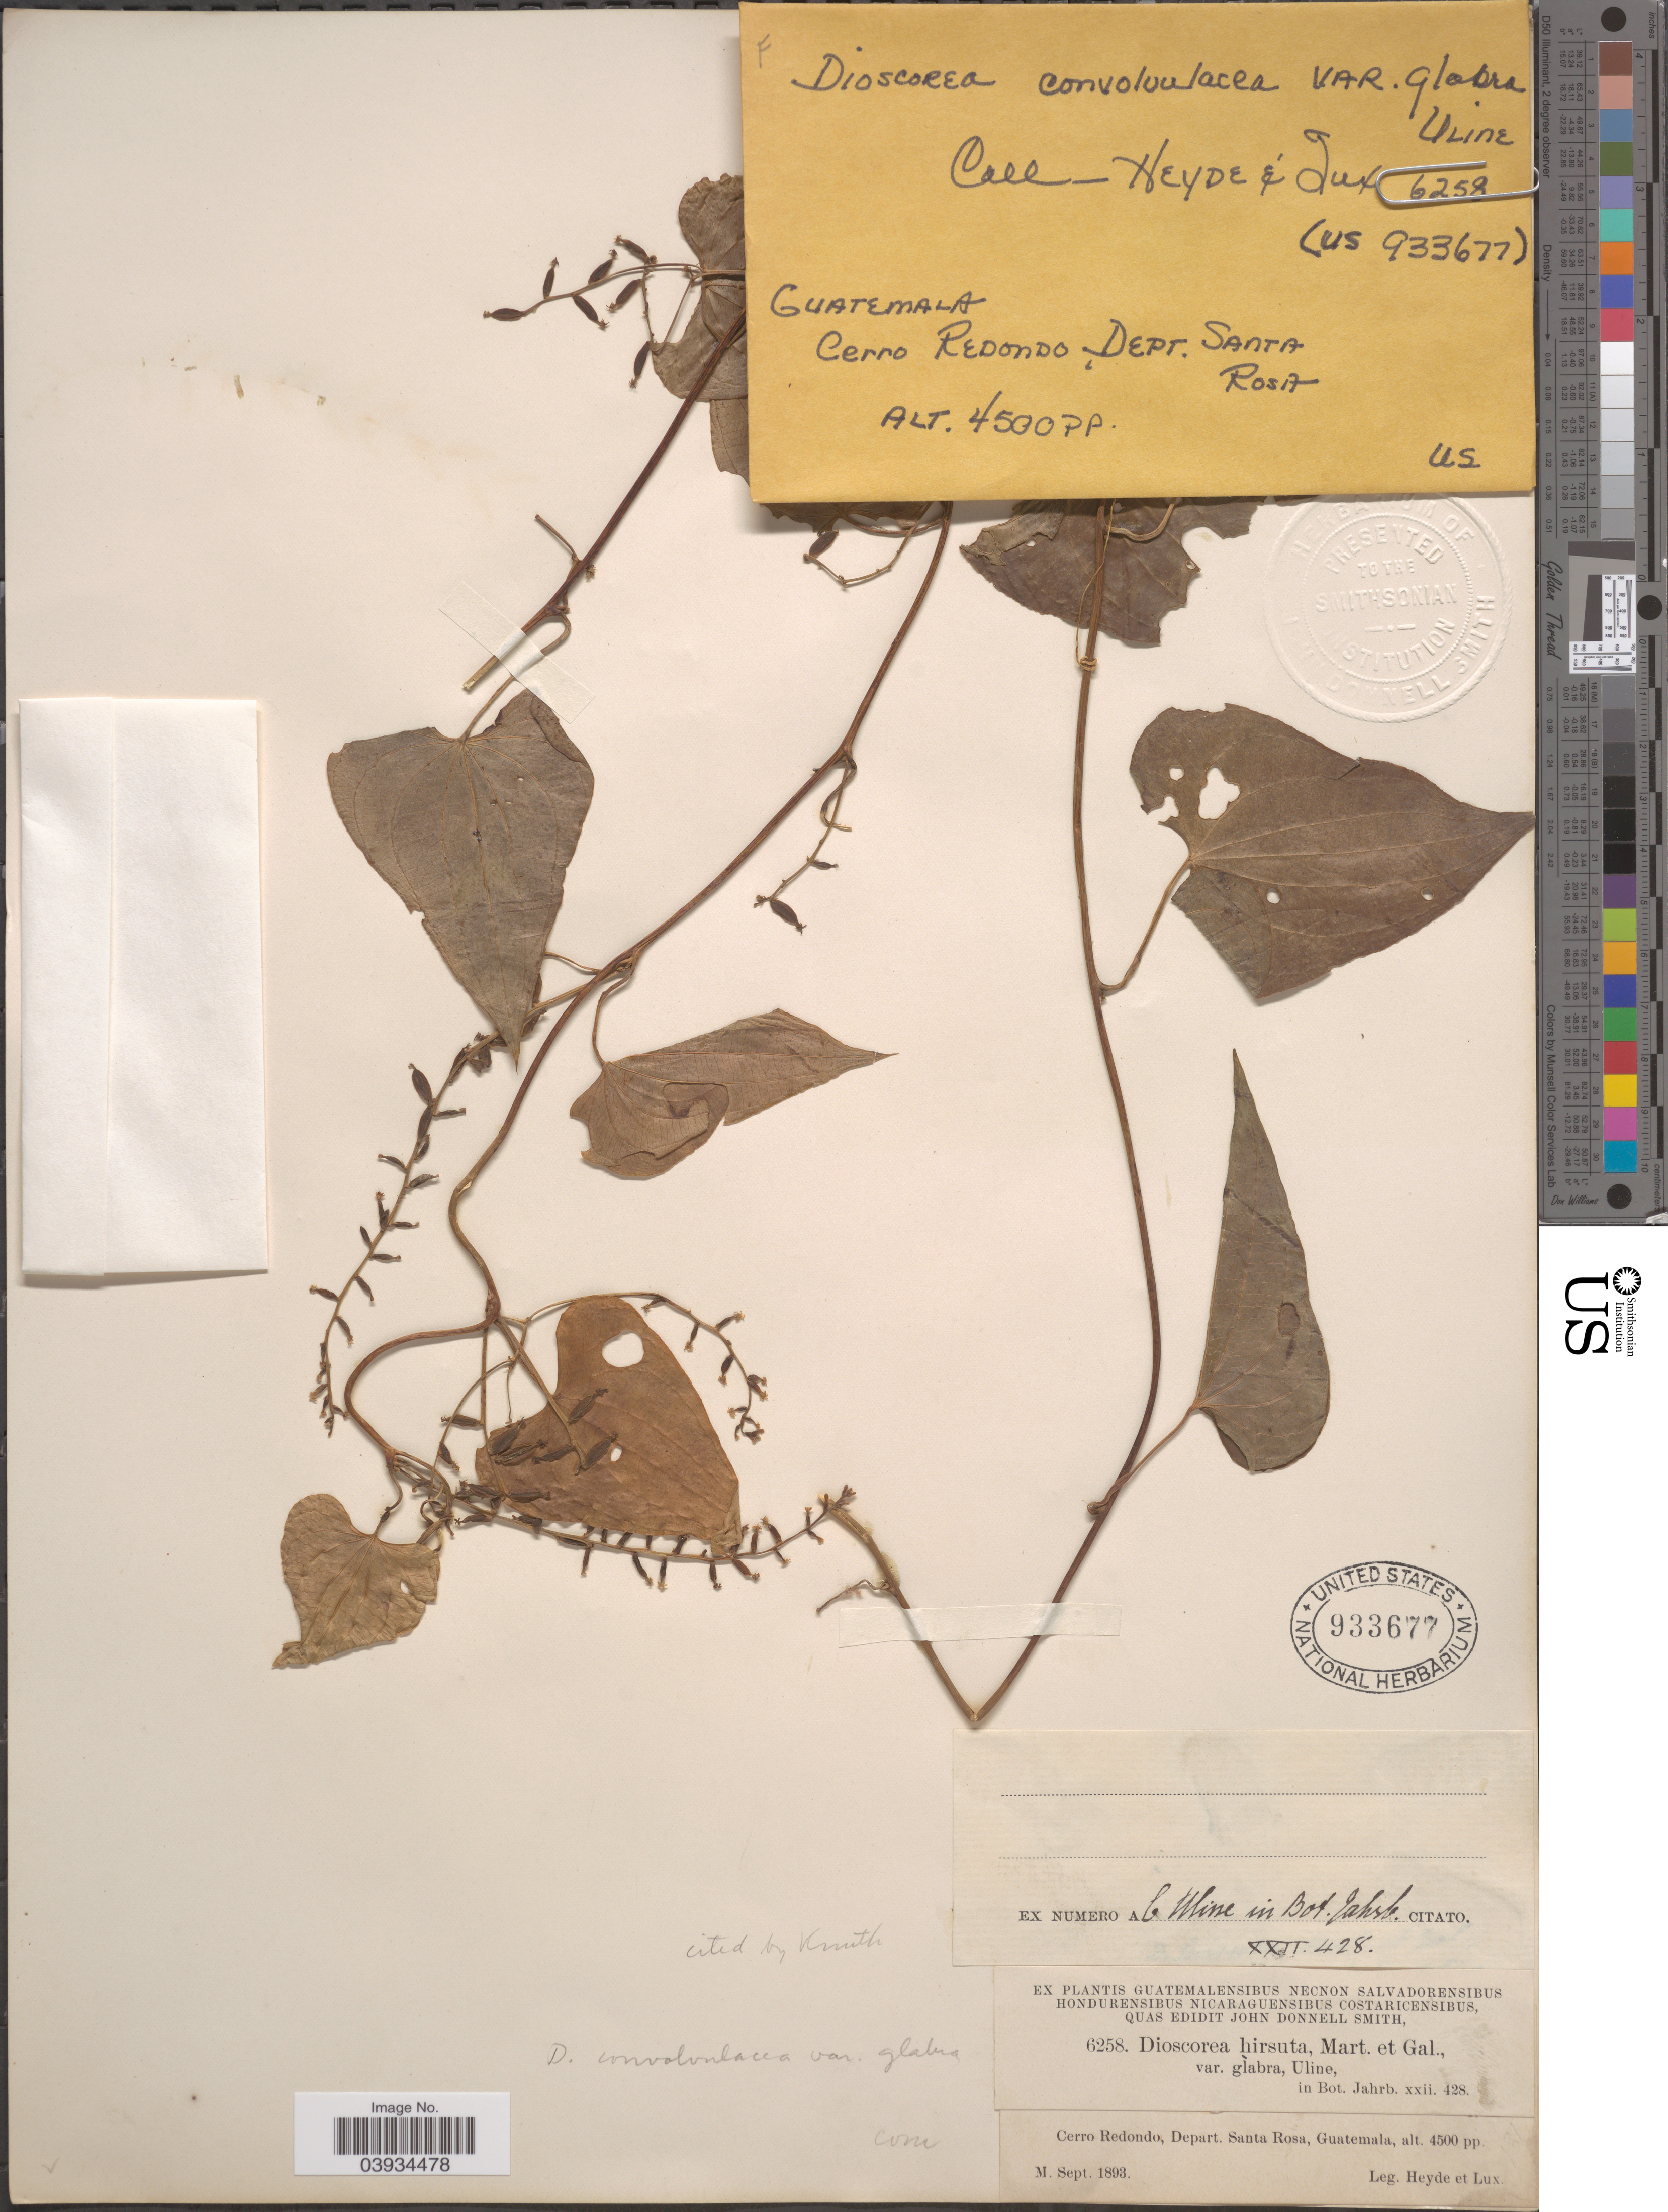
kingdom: Plantae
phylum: Tracheophyta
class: Liliopsida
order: Dioscoreales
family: Dioscoreaceae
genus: Dioscorea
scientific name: Dioscorea convolvulacea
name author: Schltdl. & Cham.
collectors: Heyde & Lux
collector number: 6258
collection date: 1893-09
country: Guatemala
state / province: Santa Rosa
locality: Cerro Redondo, Depart. Santa Rosa.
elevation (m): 1372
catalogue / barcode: US 933677